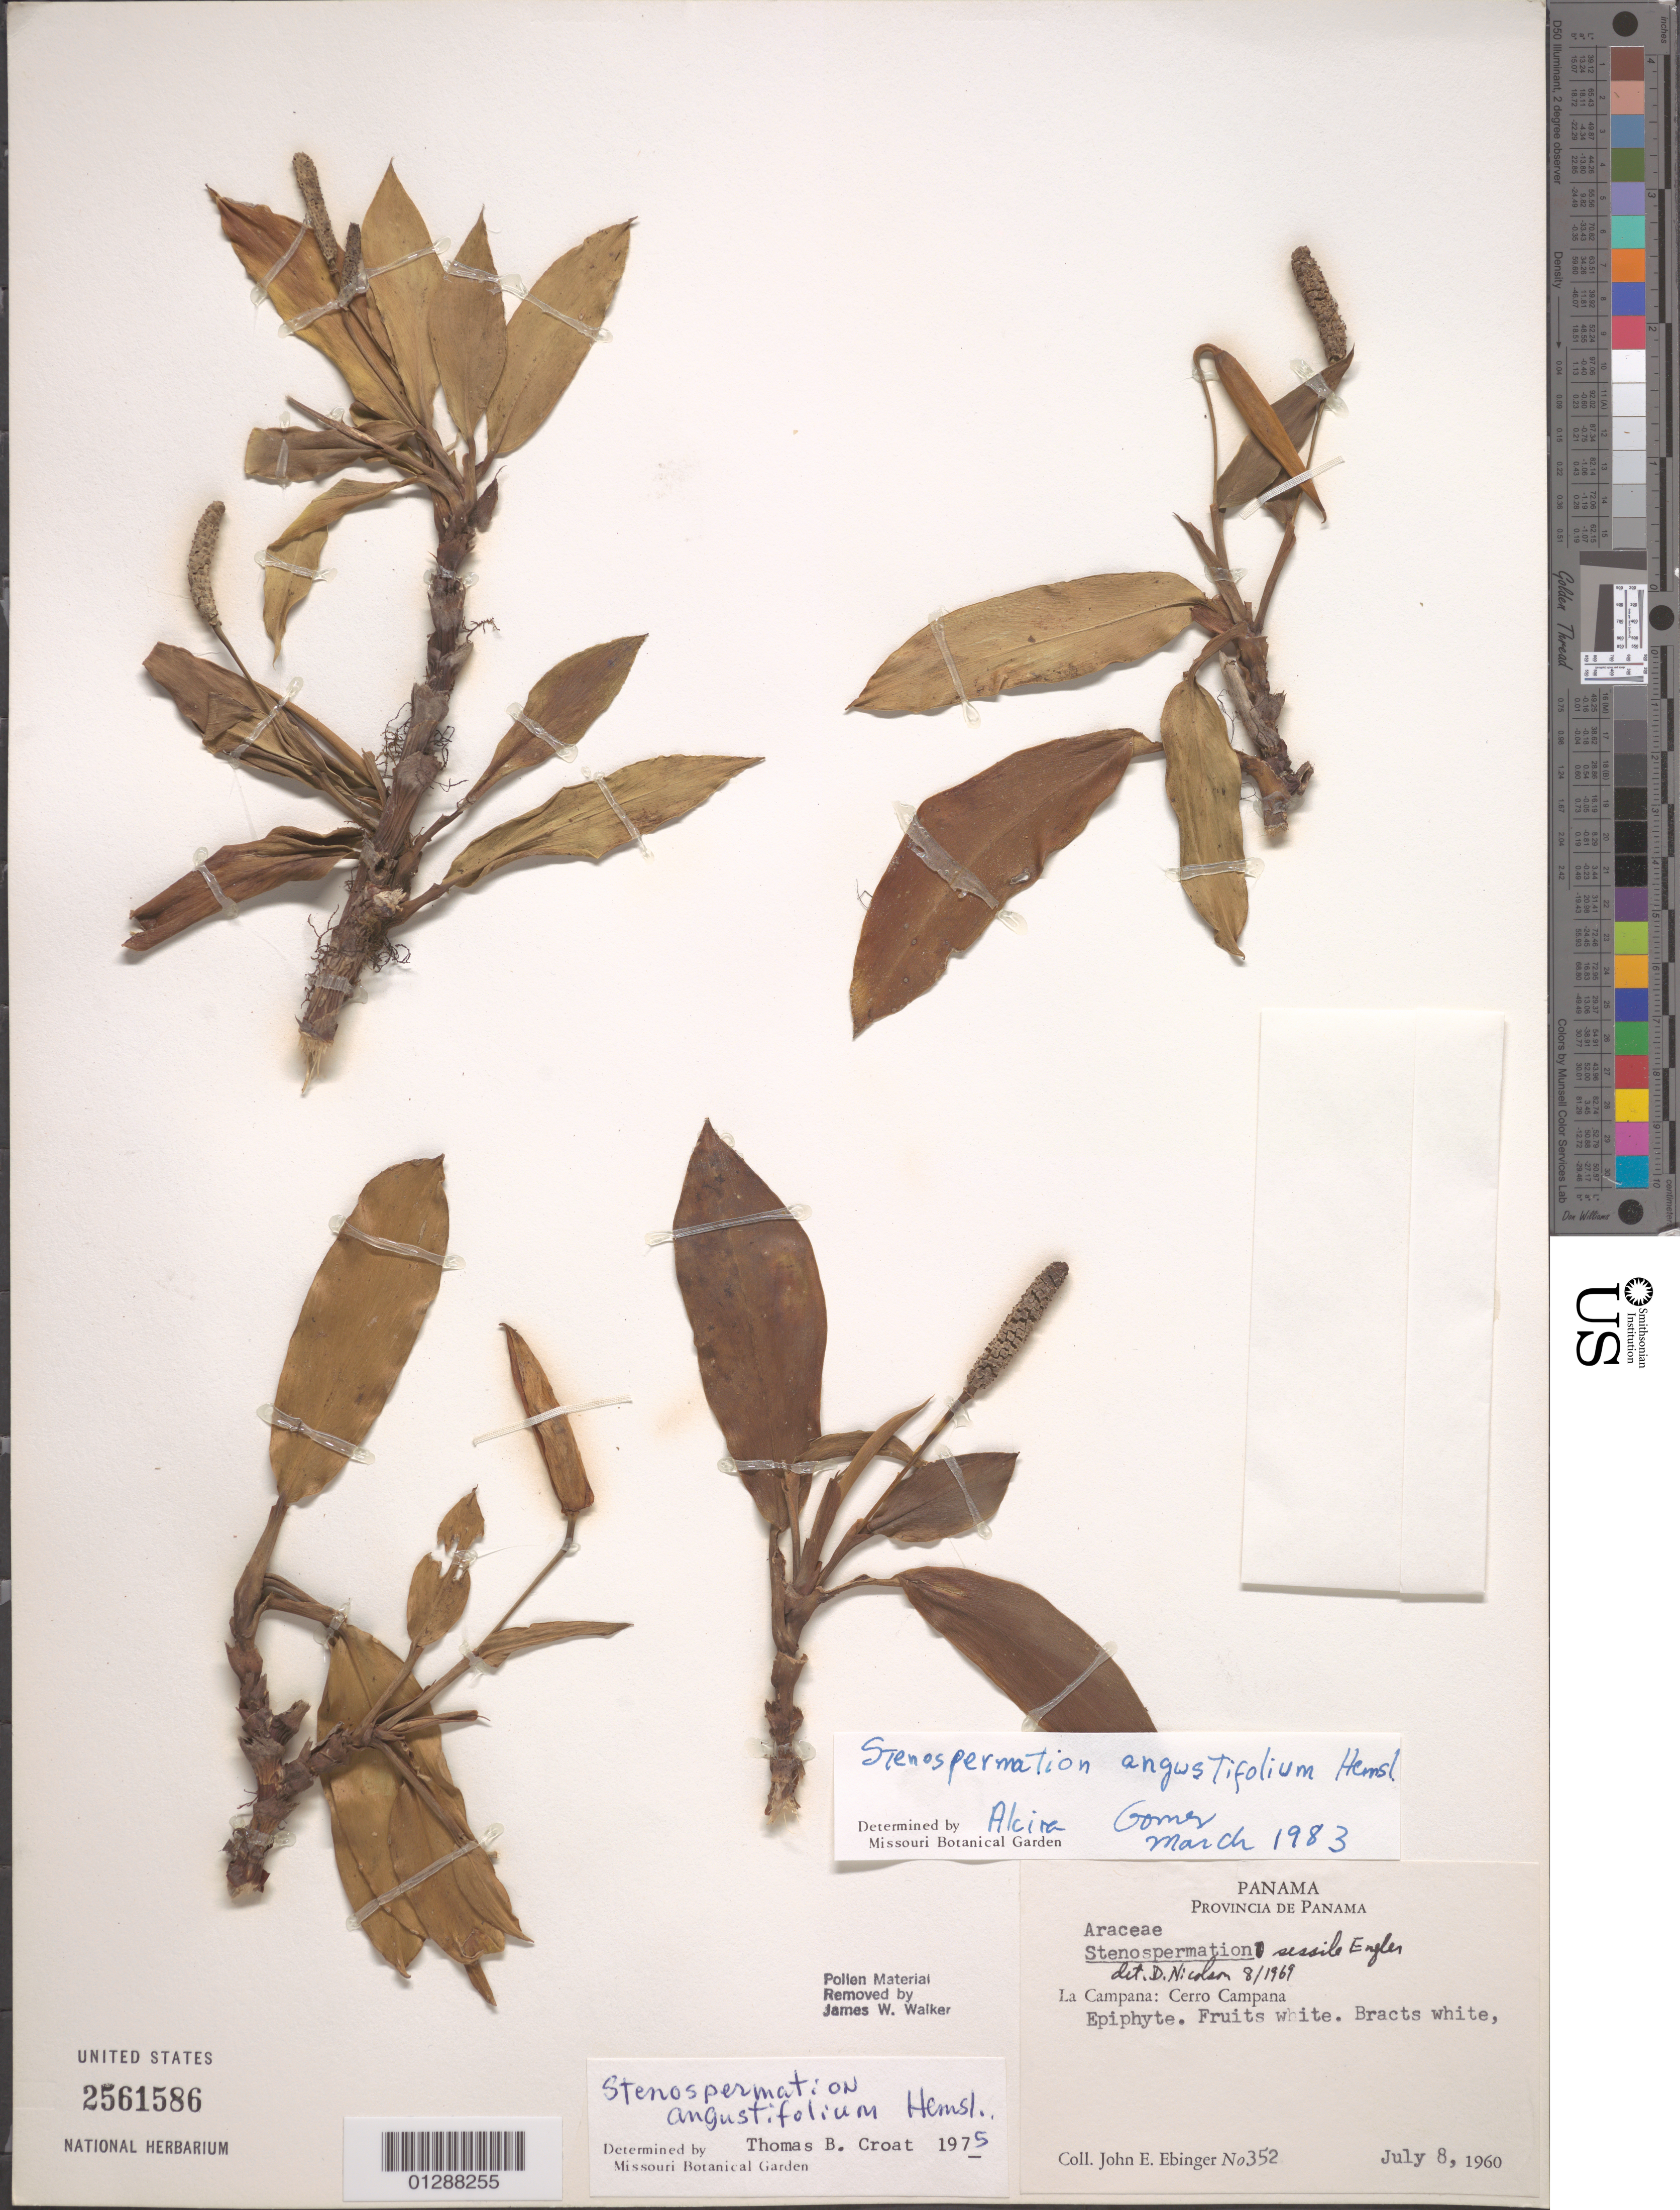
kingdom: Plantae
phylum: Tracheophyta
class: Liliopsida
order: Alismatales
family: Araceae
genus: Stenospermation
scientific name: Stenospermation angustifolium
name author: Hemsl.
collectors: J. Ebinger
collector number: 352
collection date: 1960-07-08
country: Panama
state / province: Panamá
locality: La Campana: Cerro Campana.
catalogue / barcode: US 2561586